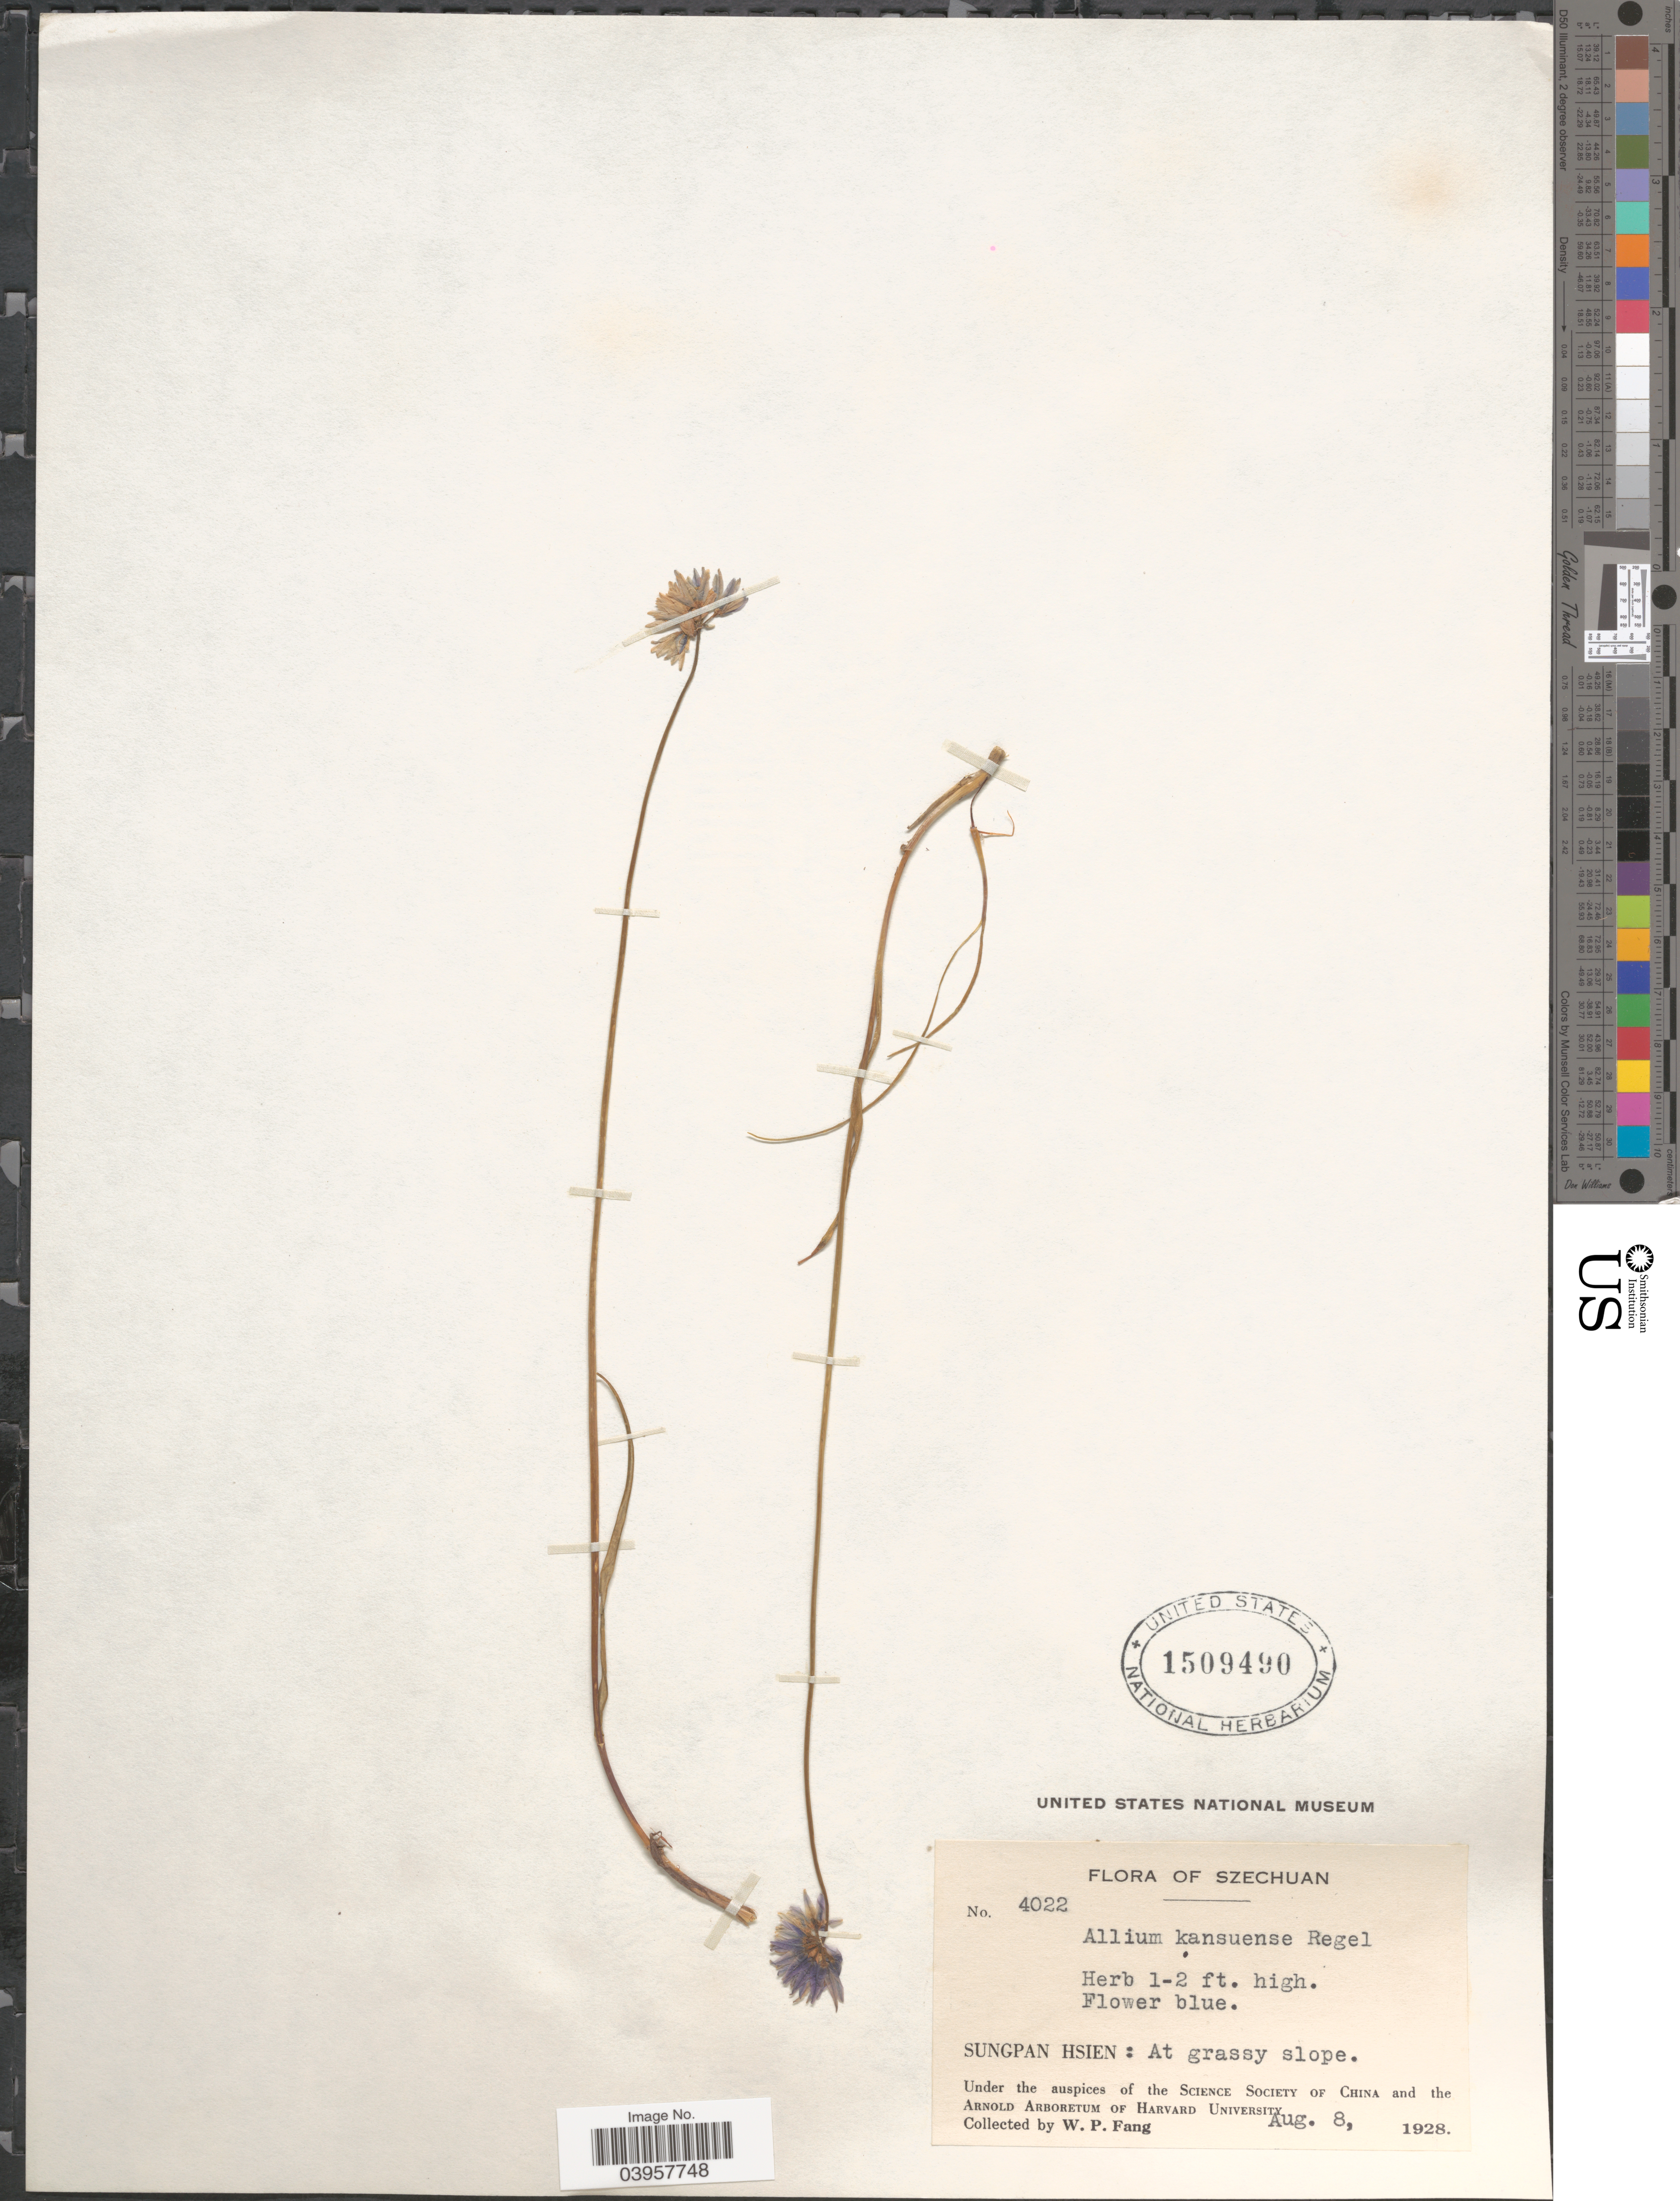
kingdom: Plantae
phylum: Tracheophyta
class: Liliopsida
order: Asparagales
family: Amaryllidaceae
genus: Allium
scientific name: Allium kansuense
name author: Regel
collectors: W. P. Fang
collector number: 4022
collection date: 1928-08-08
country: China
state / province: Sichuan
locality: Szechuan. Sungpan Hsien: at grassy slope.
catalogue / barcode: US 1509490